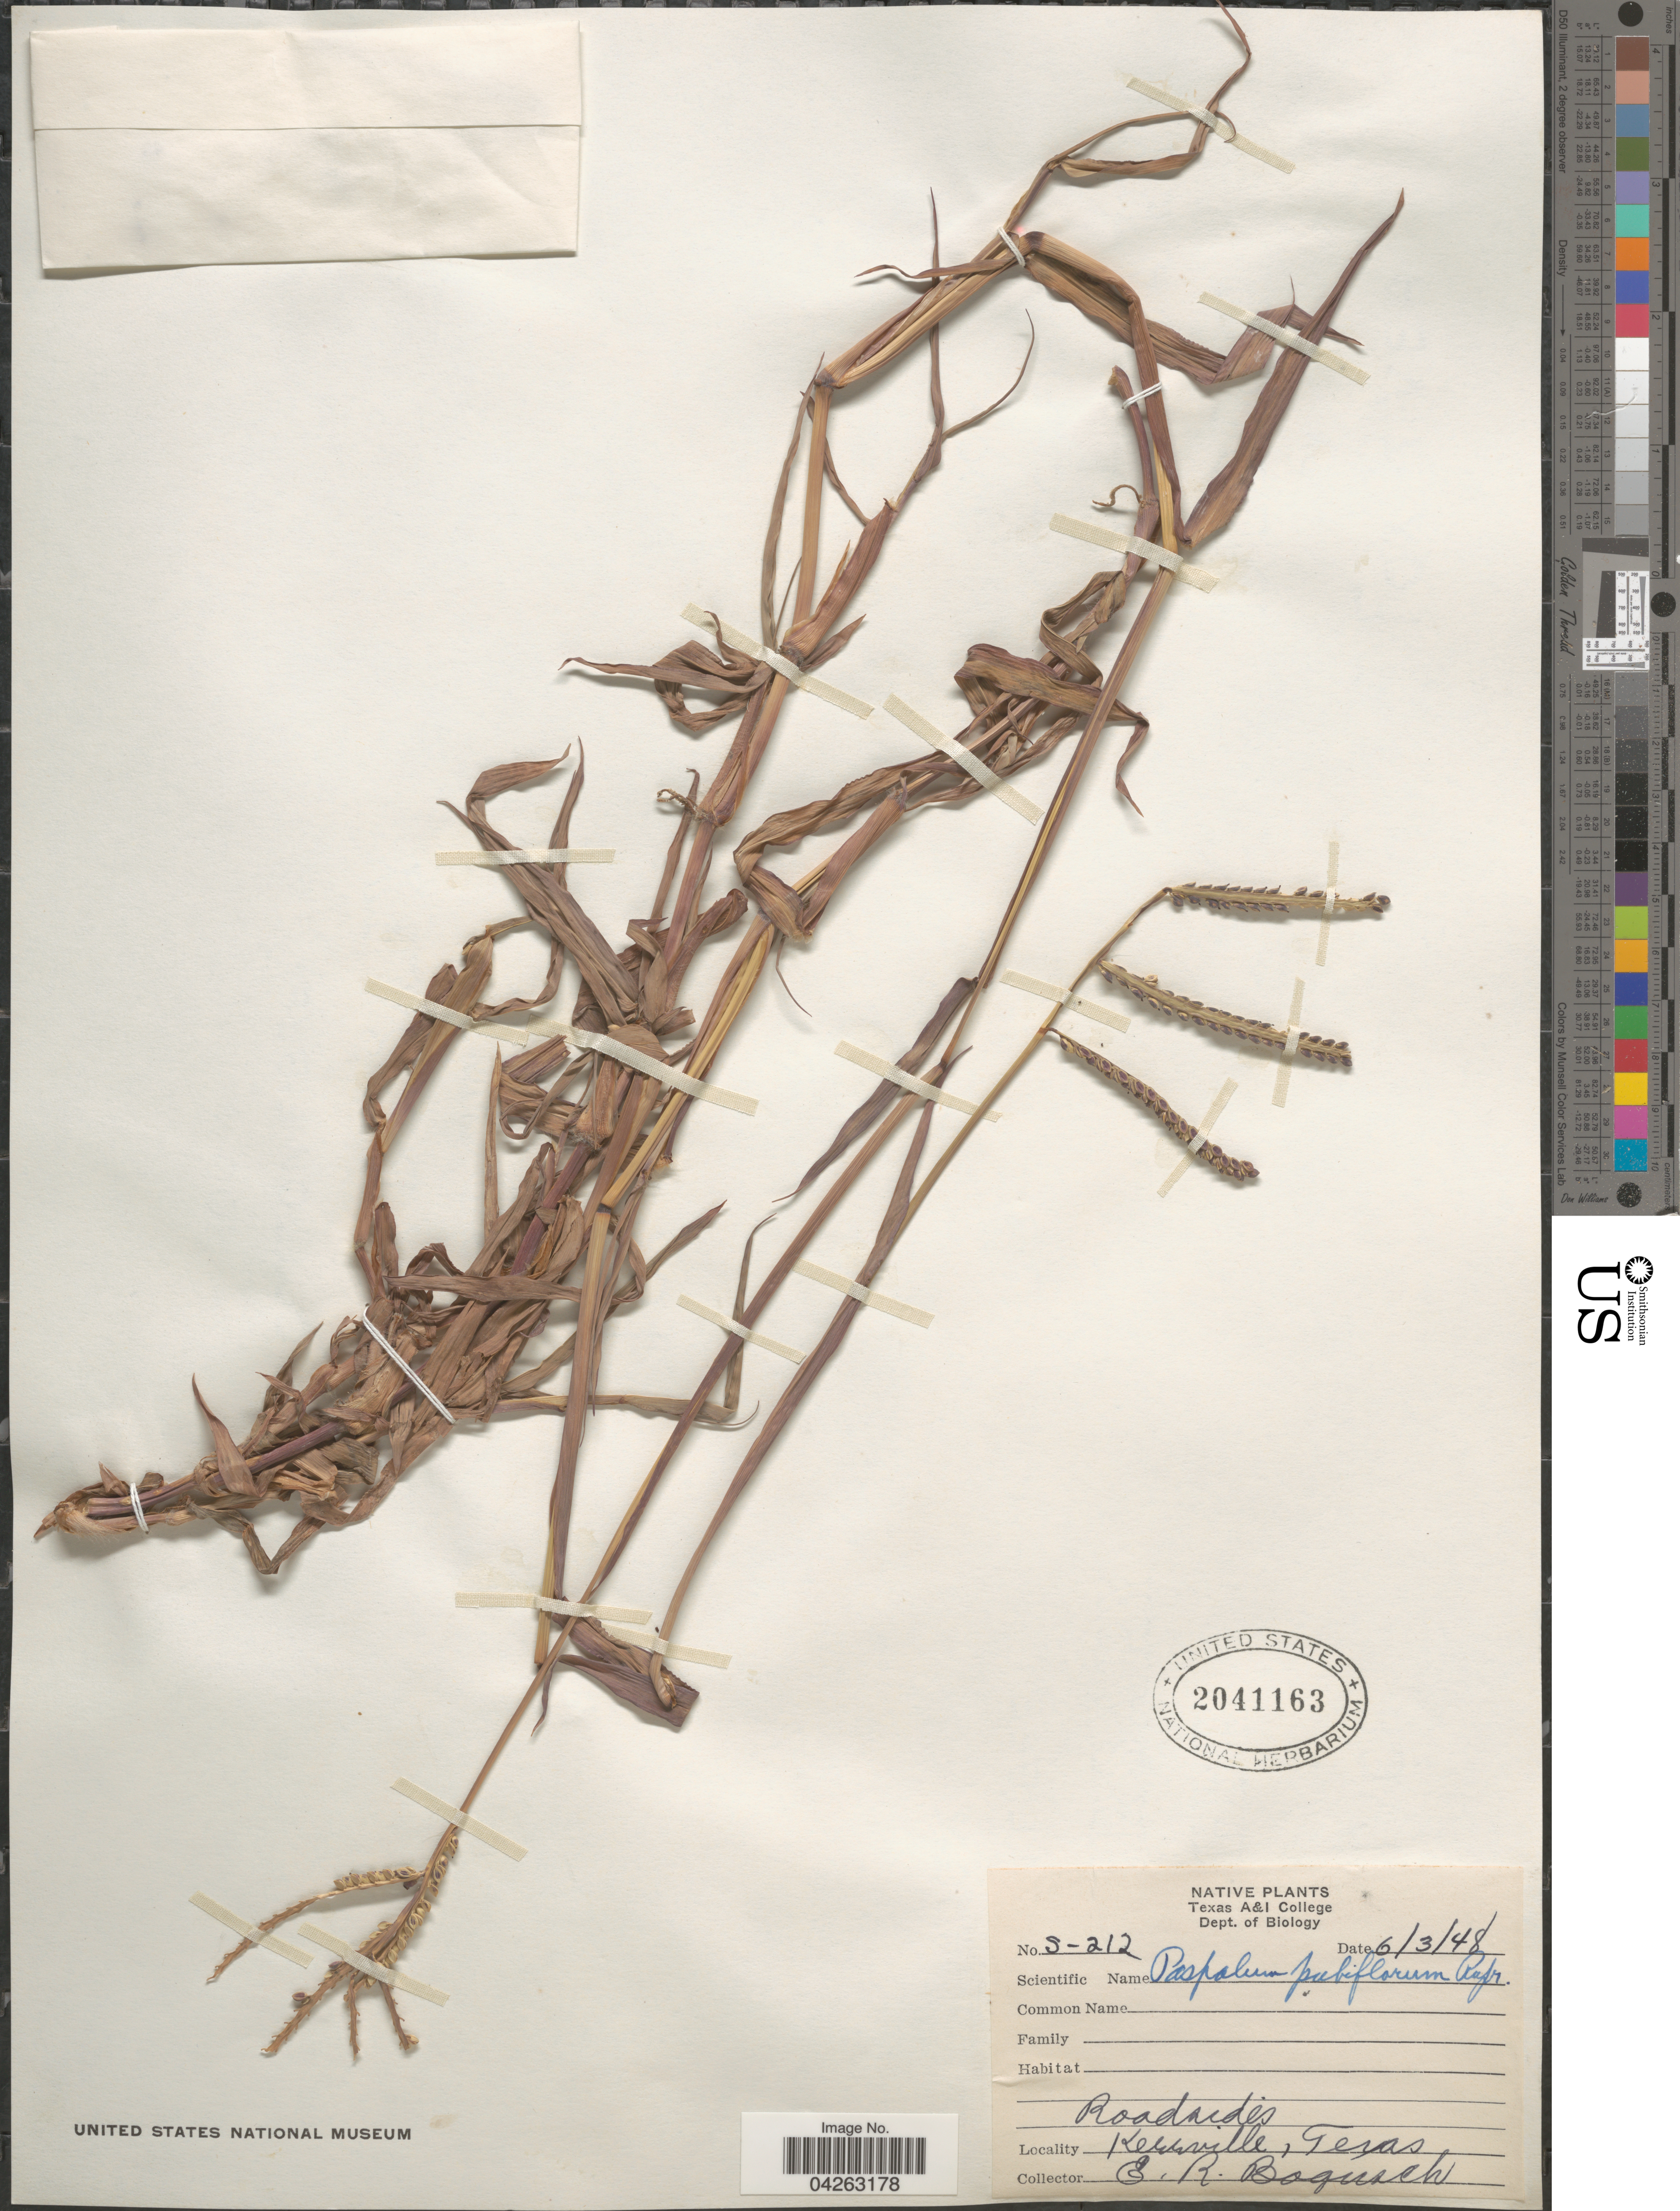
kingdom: Plantae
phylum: Tracheophyta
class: Liliopsida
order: Poales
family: Poaceae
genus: Paspalum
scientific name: Paspalum pubiflorum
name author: Rupr. ex E. Fourn.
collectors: E. Bogusch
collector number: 5-212*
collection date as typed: Transcribed d/m/y: 3/6/48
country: United States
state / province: Texas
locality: Kerrville.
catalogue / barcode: US 2041163